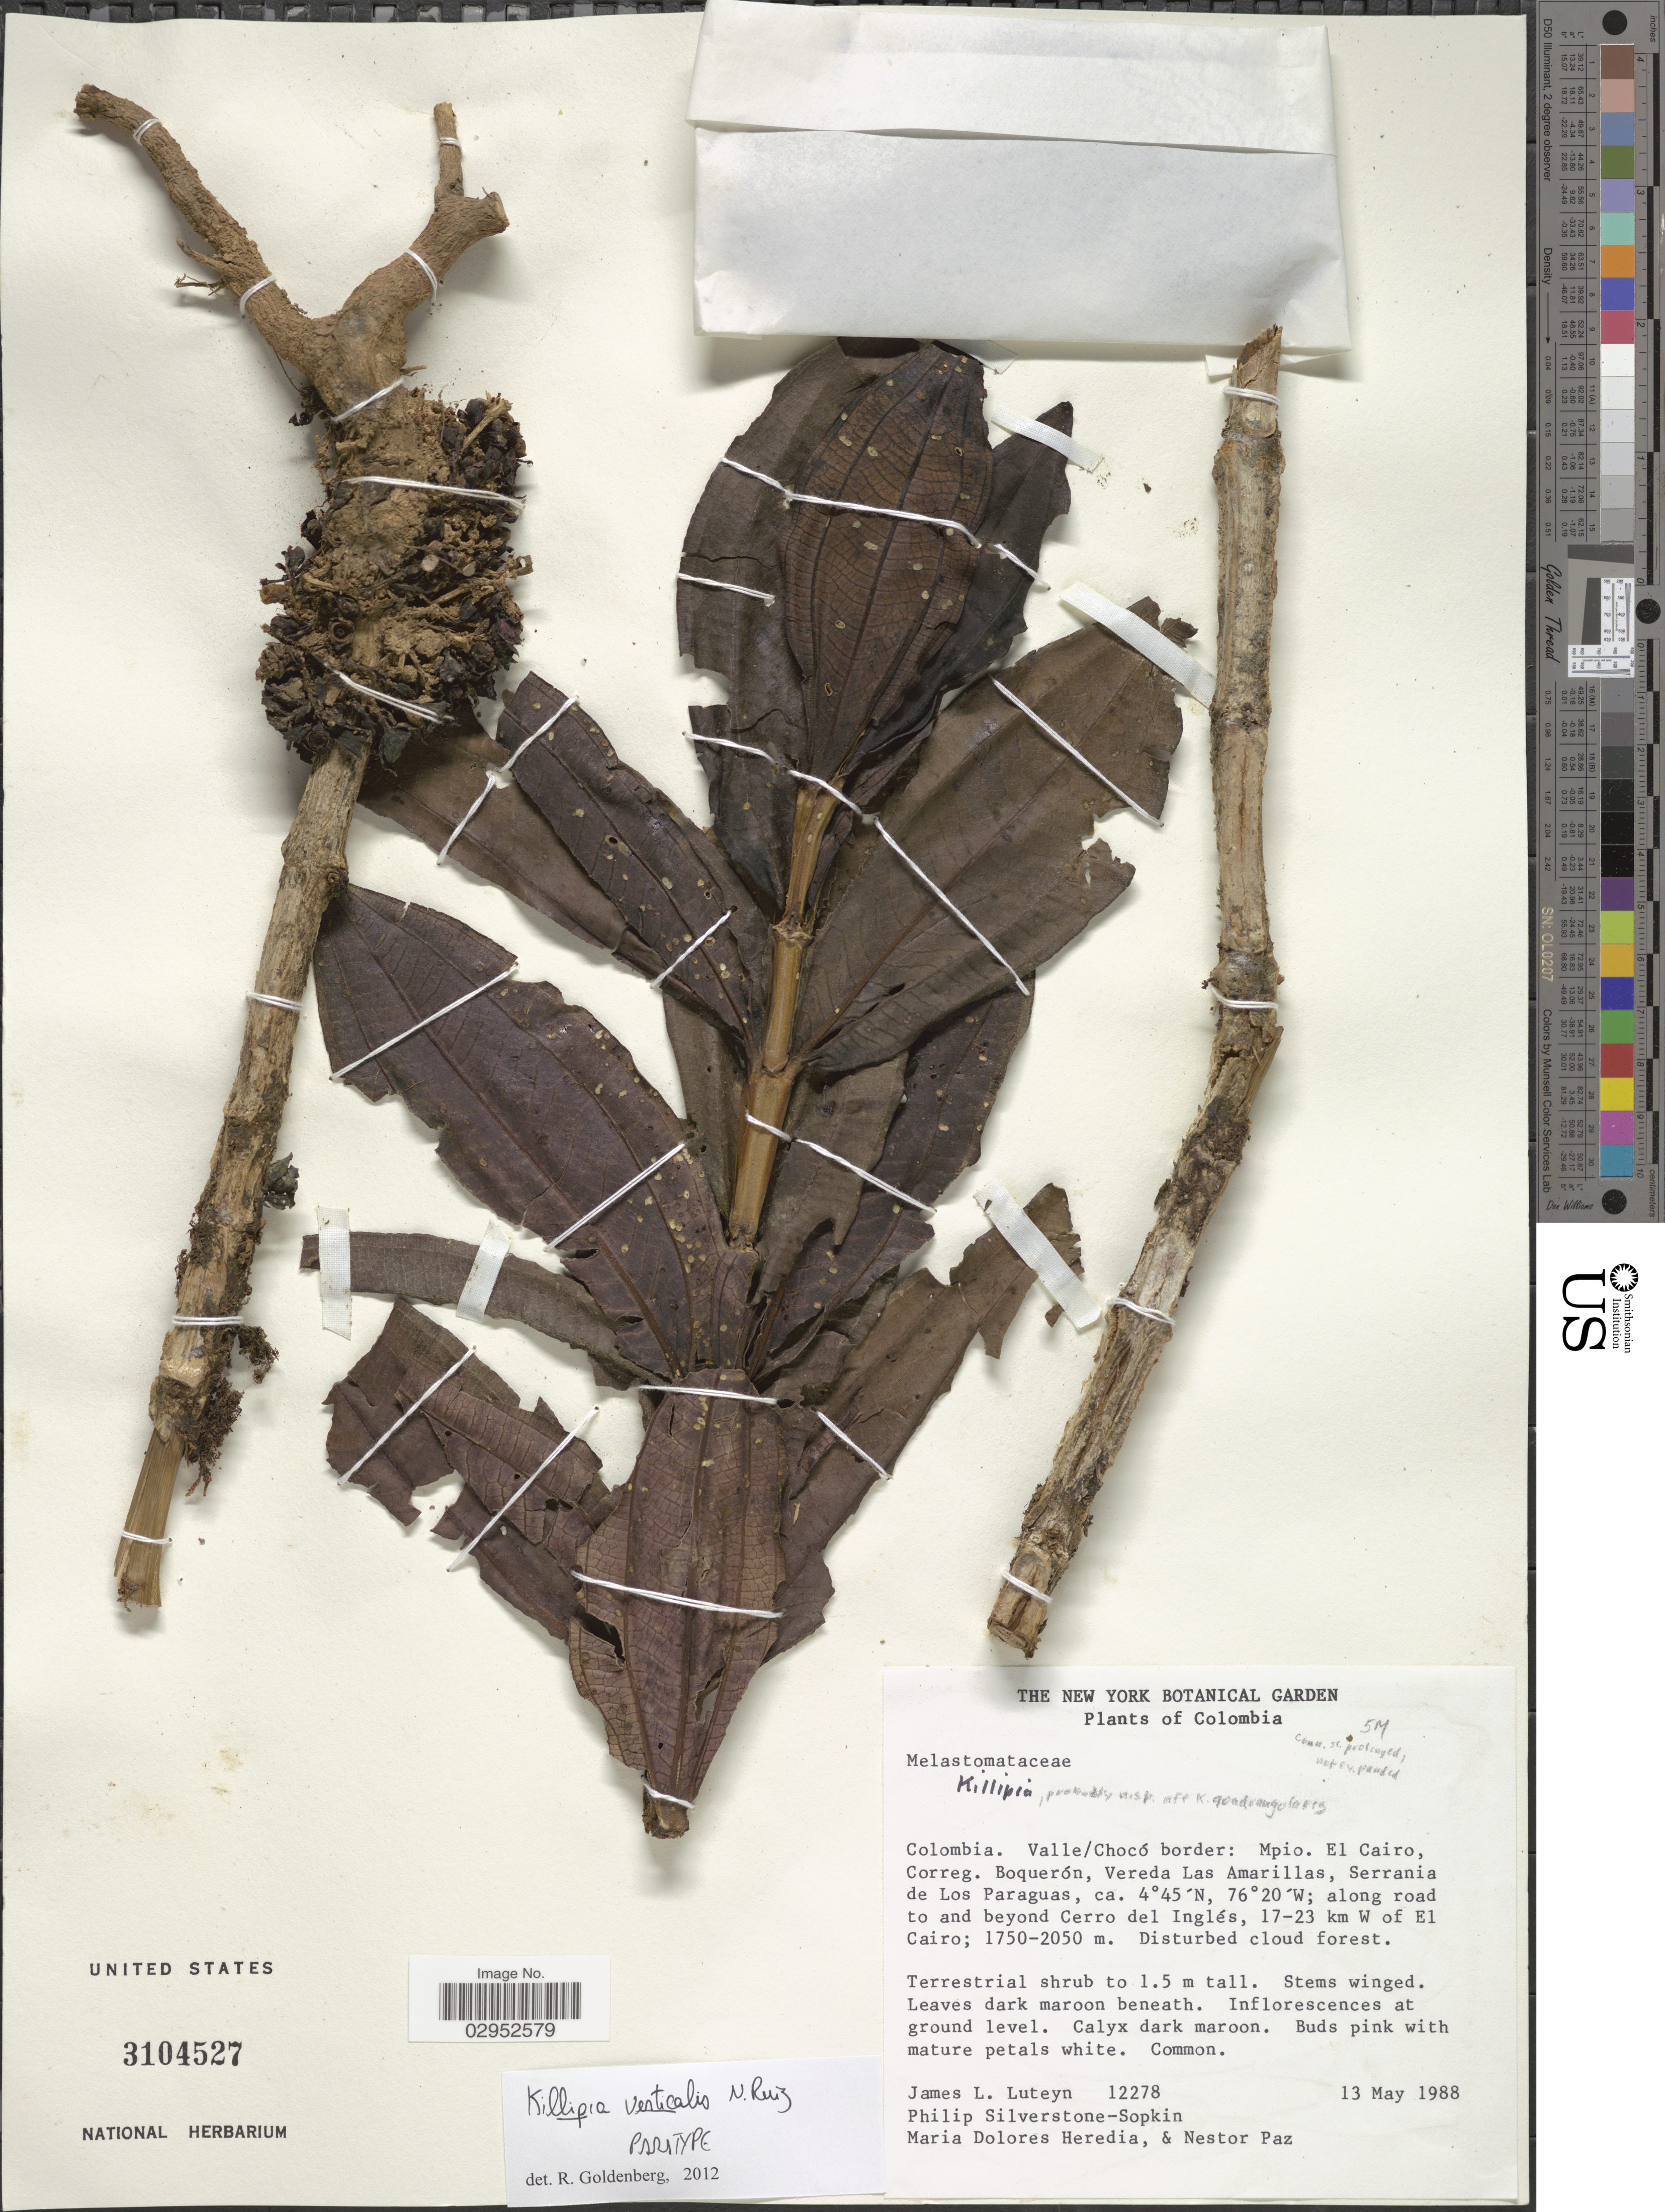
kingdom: Plantae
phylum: Tracheophyta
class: Magnoliopsida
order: Myrtales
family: Melastomataceae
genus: Killipia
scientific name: Killipia verticalis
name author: N. Ruiz-R.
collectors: J. Luteyn, P. A. Silverstone-Sopkin, M. Dolores Heredia & N. Paz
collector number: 12278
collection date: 1988-05-13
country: Colombia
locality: Valle/Chocó border: Mpio. El Cairo, Correg. Boquerón, Vereda Las Amarillas, Serrania de los Paraguas, along road to and beyond Cerro del Inglés, 17-23 km W of El Cairo.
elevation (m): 1750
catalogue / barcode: US 3104527